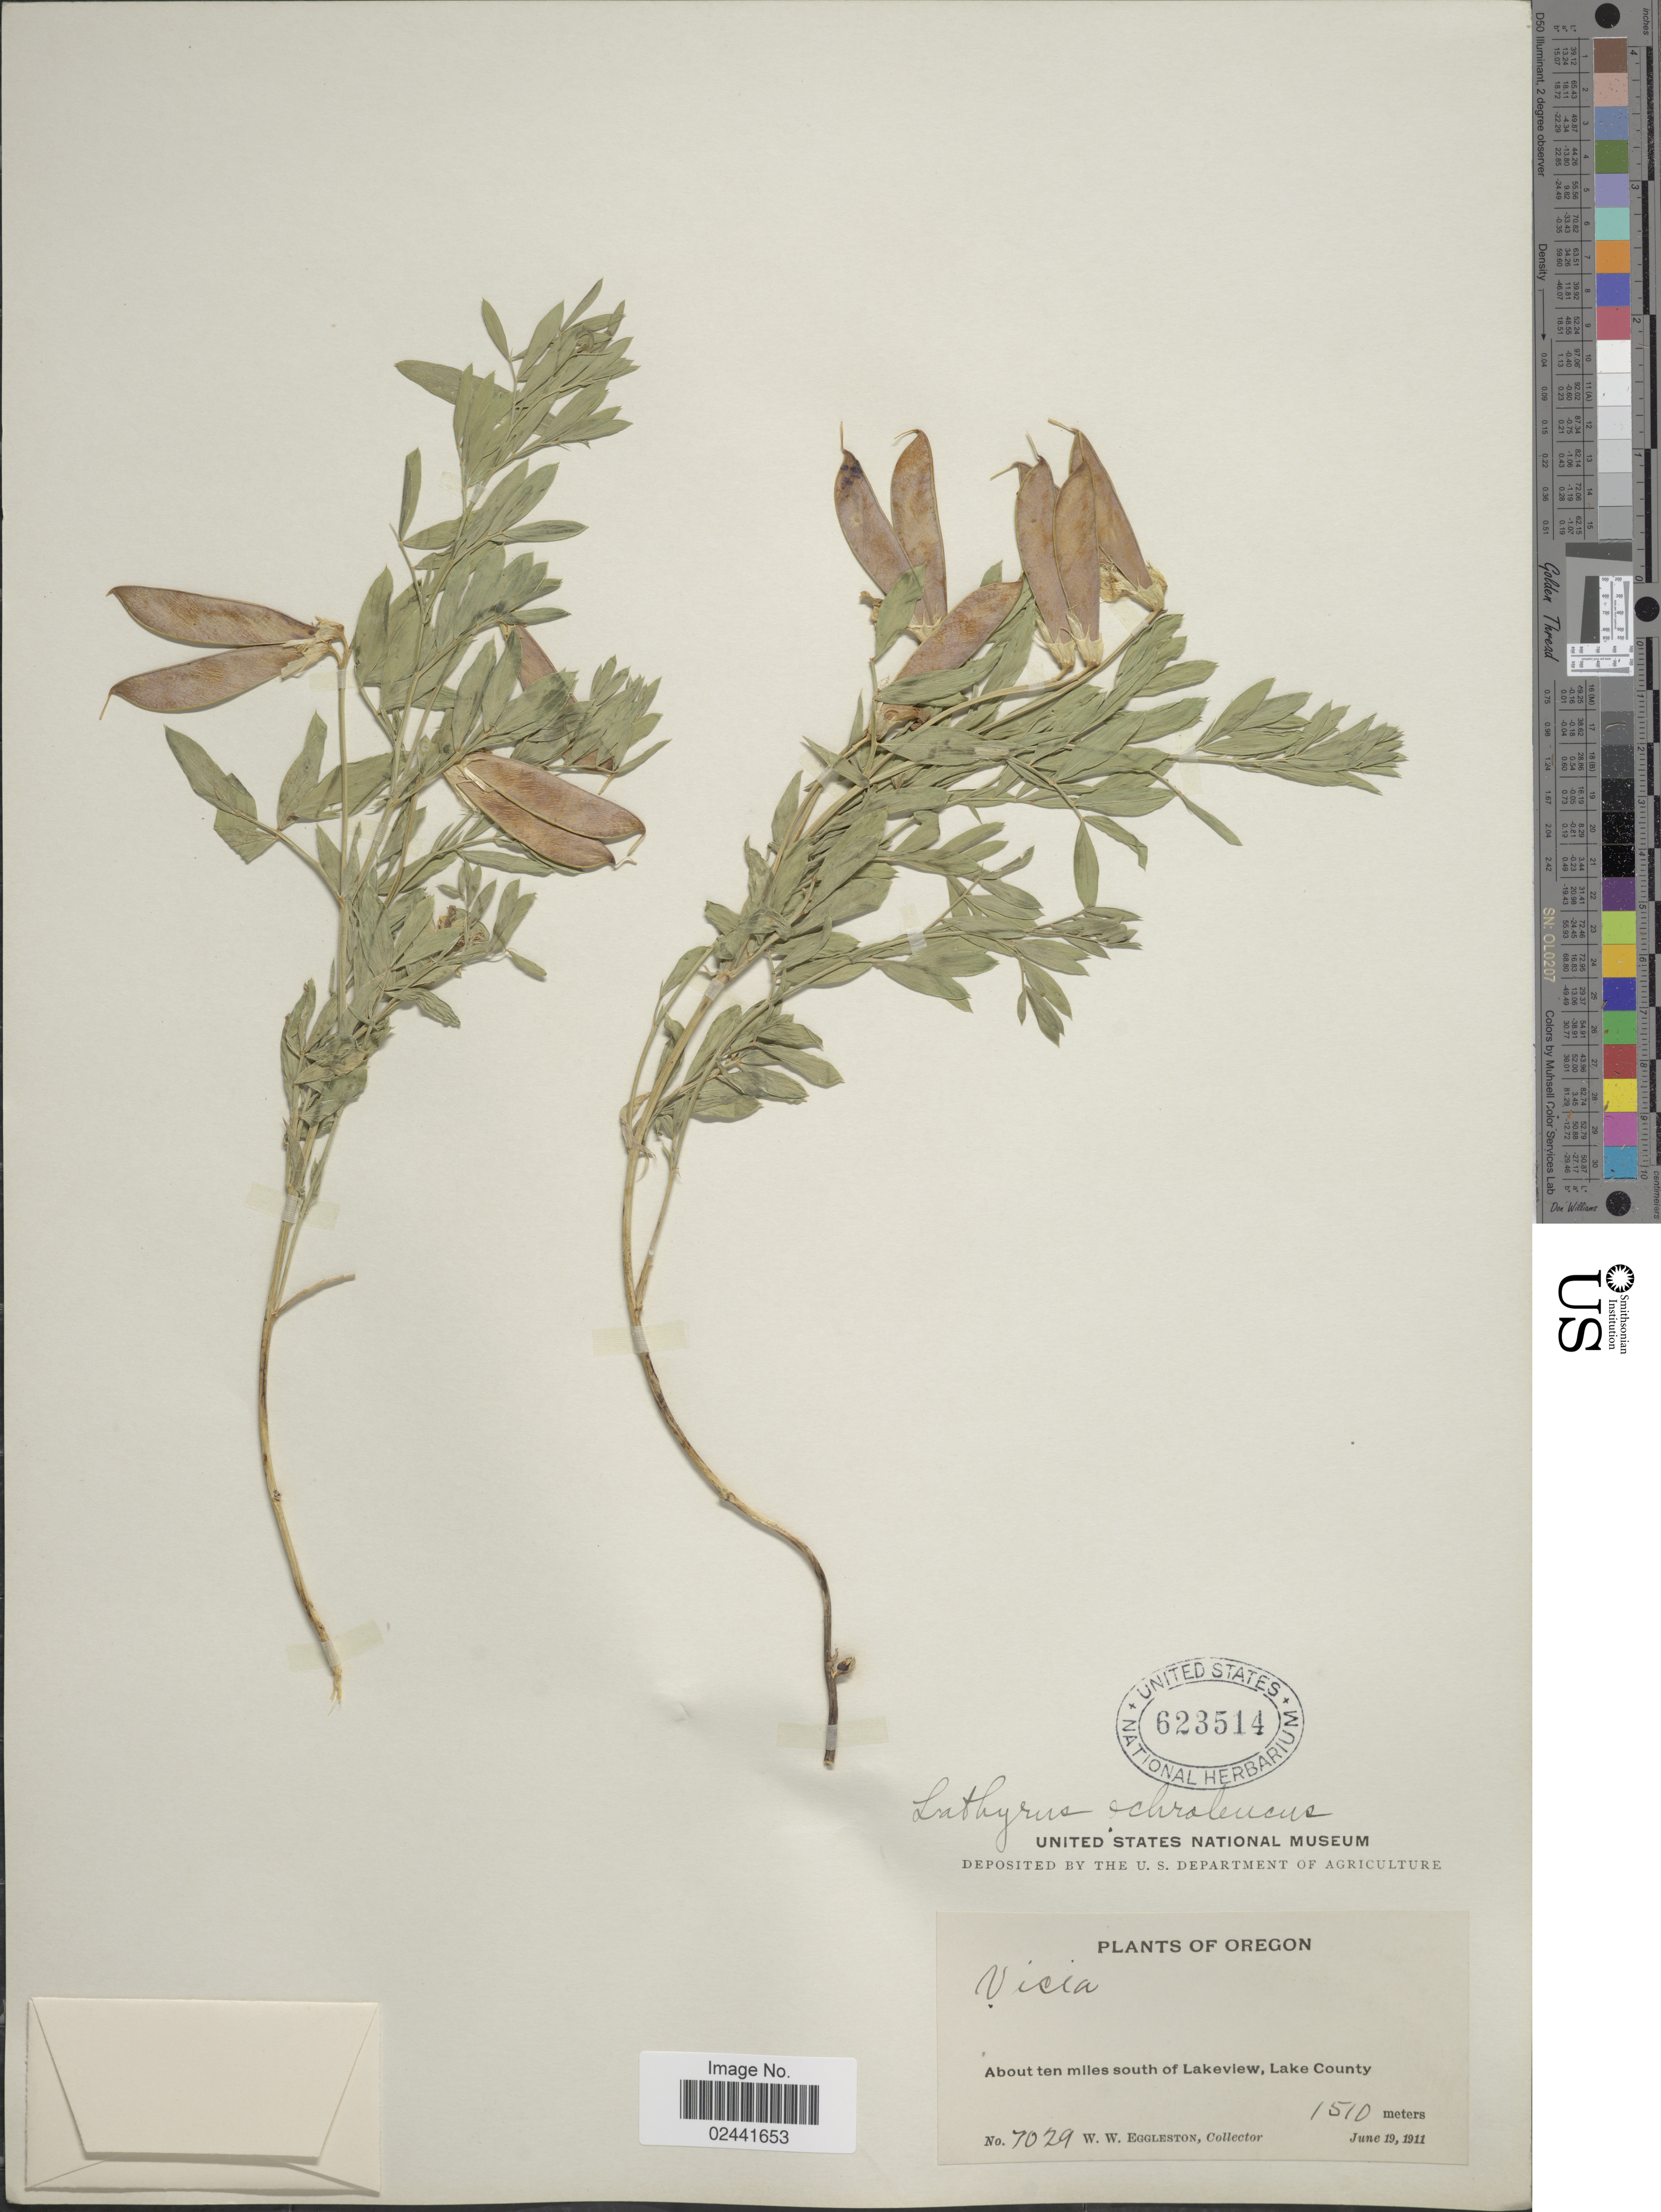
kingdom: Plantae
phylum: Tracheophyta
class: Magnoliopsida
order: Fabales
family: Fabaceae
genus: Lathyrus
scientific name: Lathyrus rigidus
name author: T.G. White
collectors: W. W. Eggleston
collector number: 7029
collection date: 1911-06-19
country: United States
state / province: Oregon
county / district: Lake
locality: About ten miles south of Lakeview, Lake County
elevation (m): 1510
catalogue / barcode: US 623514